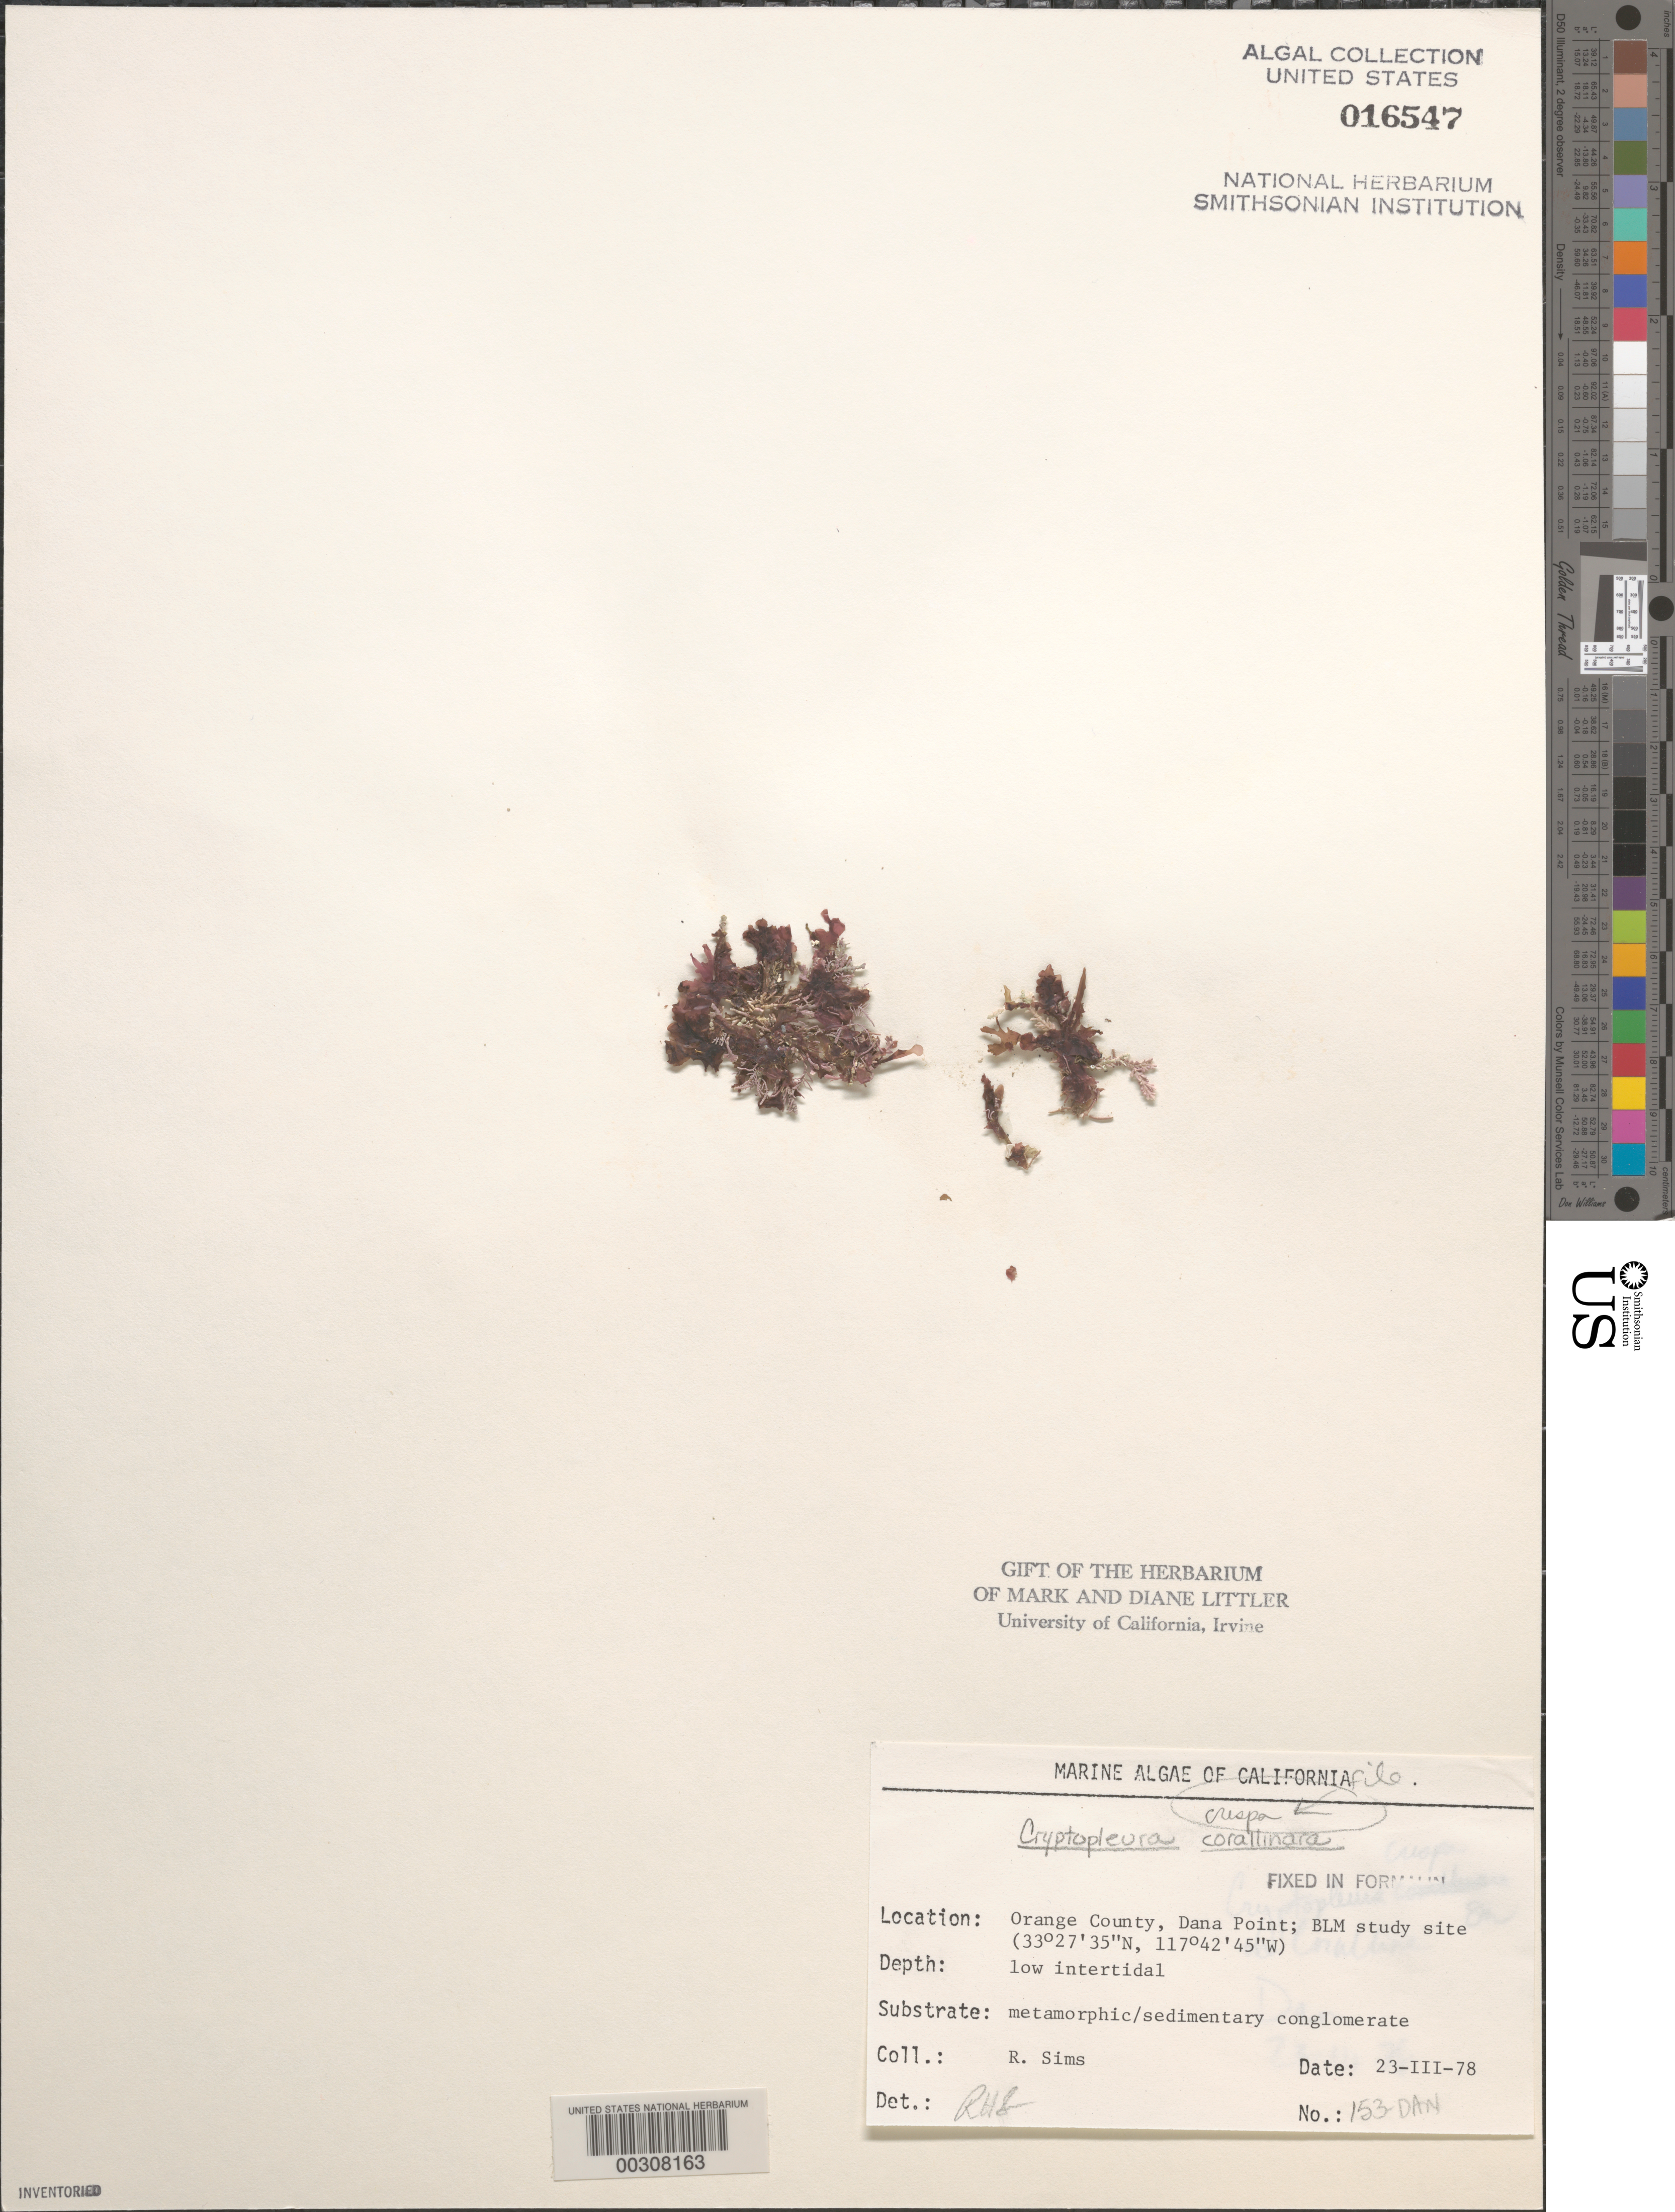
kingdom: Plantae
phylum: Rhodophyta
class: Florideophyceae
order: Ceramiales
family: Delesseriaceae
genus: Cryptopleura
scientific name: Cryptopleura crispa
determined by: Sims, Robert H.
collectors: R. H. Sims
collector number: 153-dan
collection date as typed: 23 Mar 1978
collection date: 1978-03-23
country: United States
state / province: California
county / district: Orange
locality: Dana Point, 1 km north of marina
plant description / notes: BLM-SOCALBIGHT Rocky Intertidal Survey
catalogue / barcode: US 16547